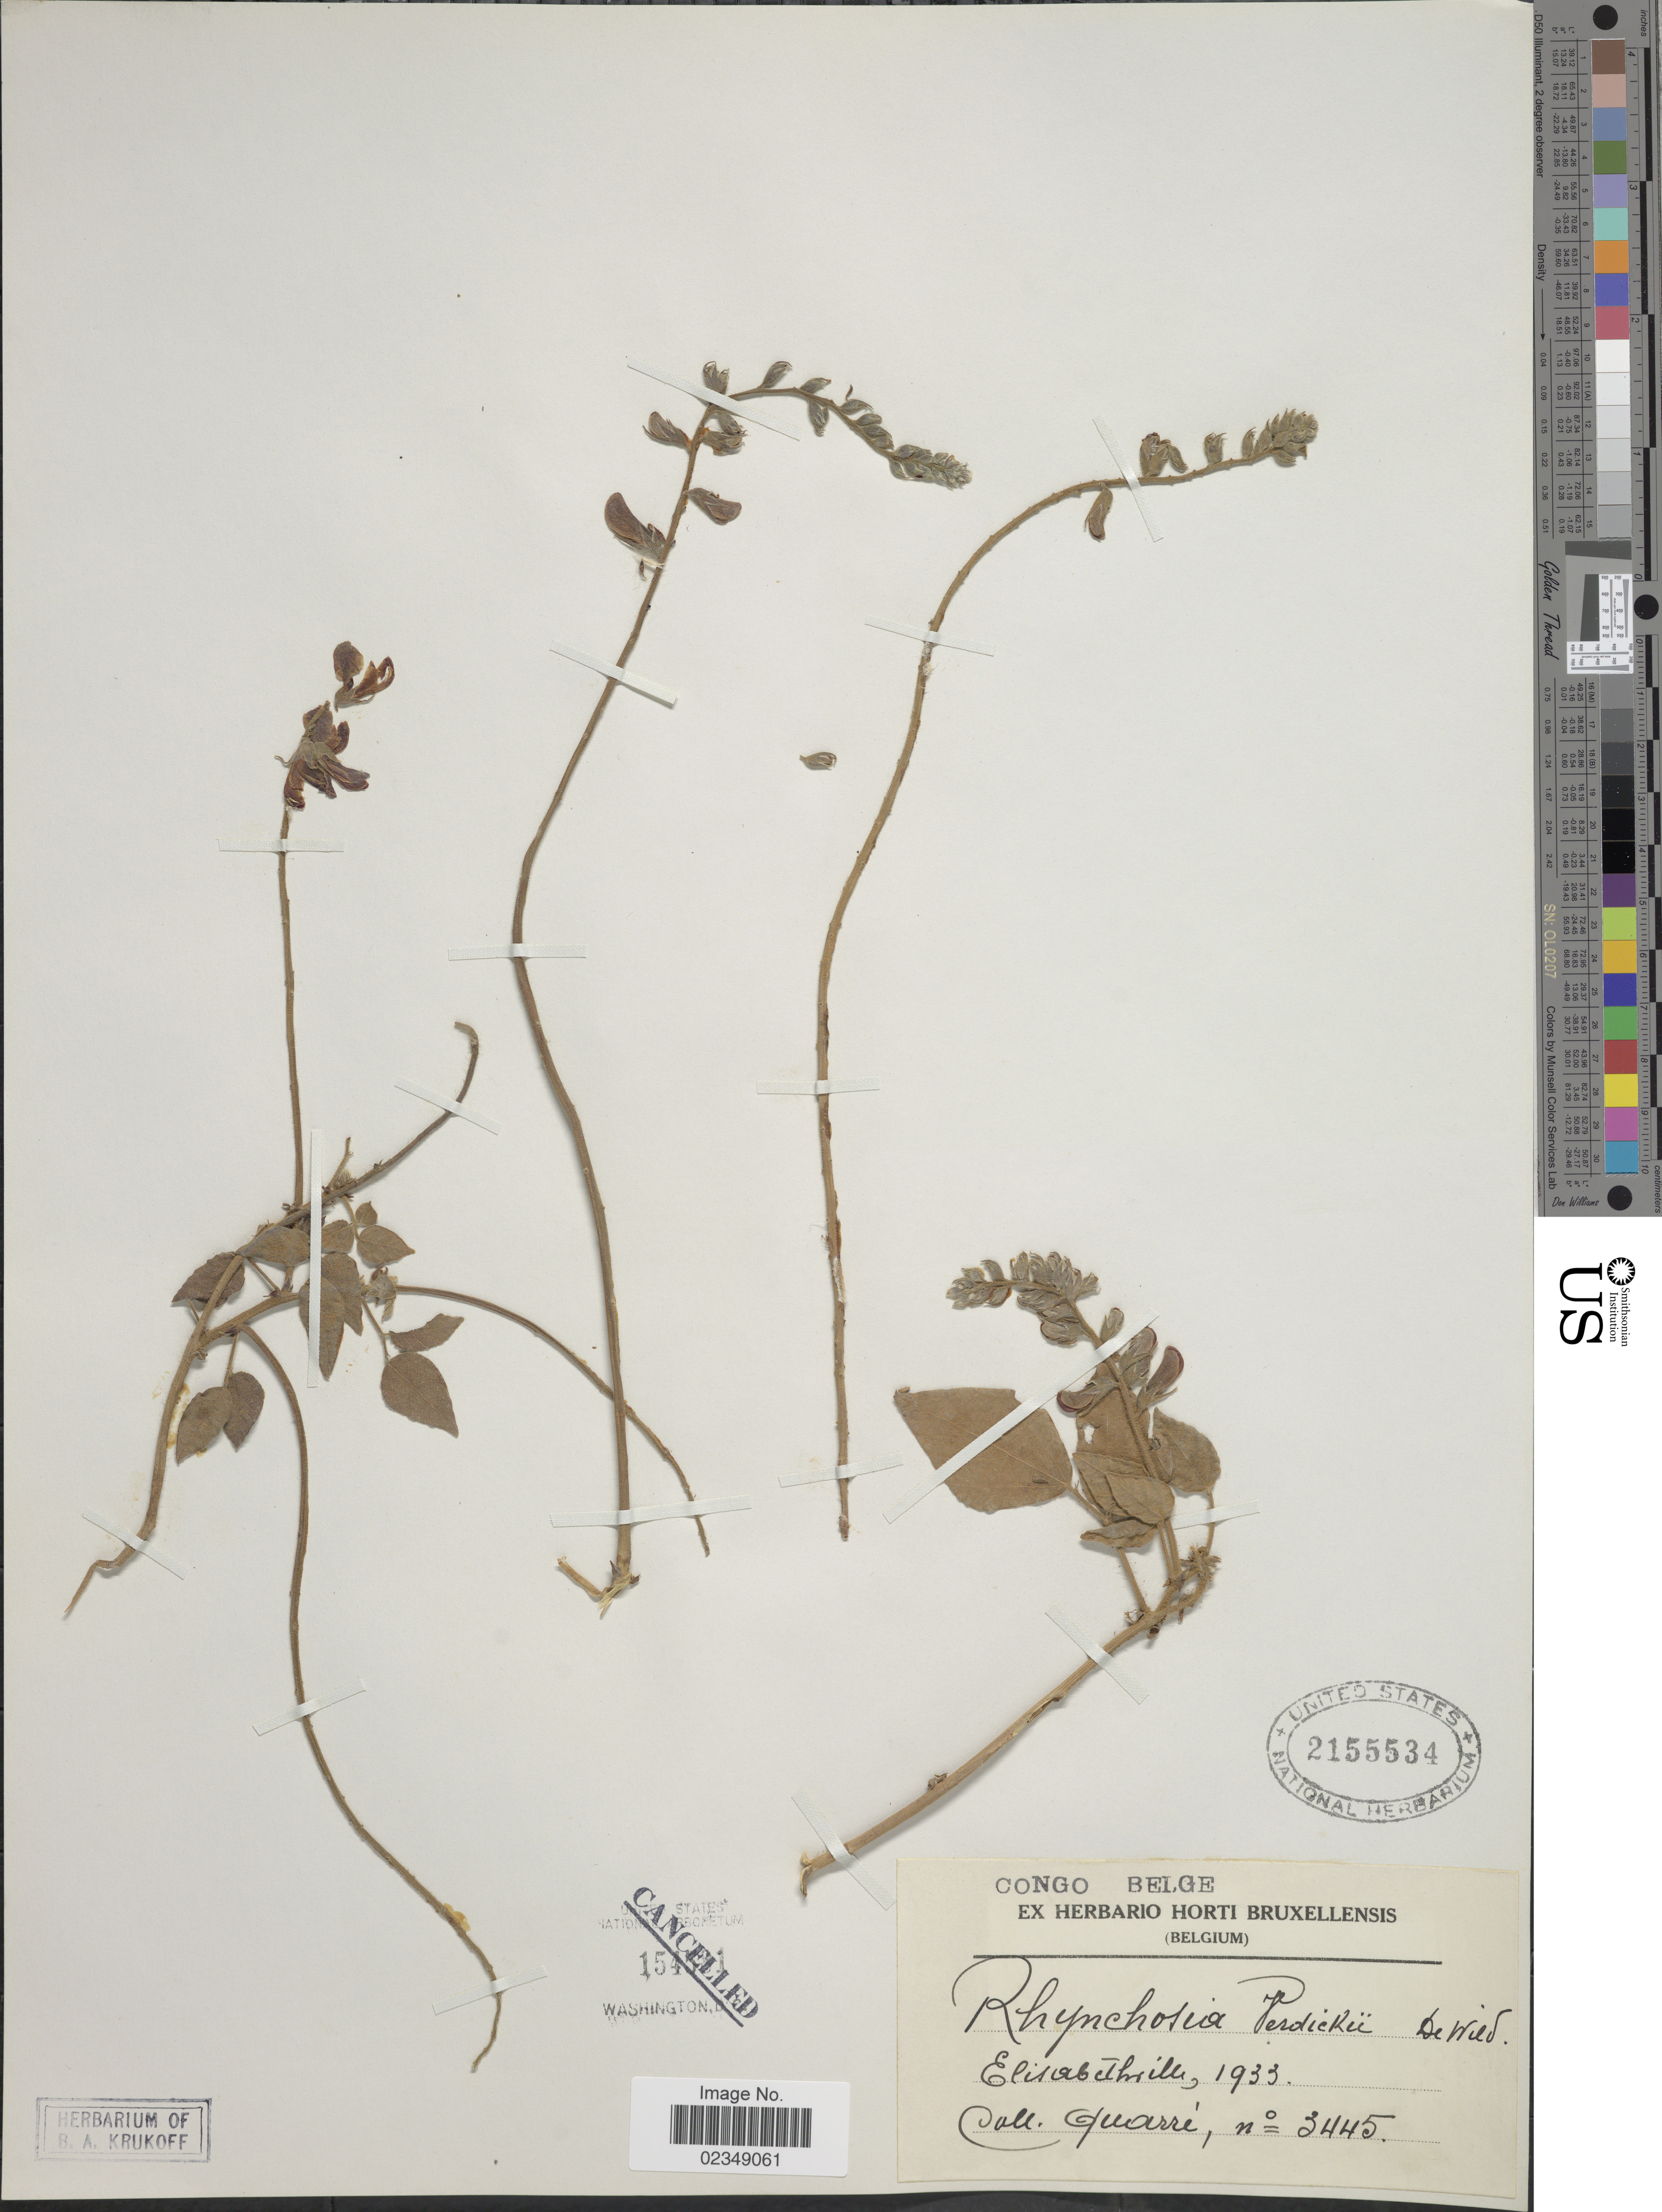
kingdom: Plantae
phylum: Tracheophyta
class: Magnoliopsida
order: Fabales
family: Fabaceae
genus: Rhynchosia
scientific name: Rhynchosia verdickii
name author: De Wild.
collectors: -. Quarre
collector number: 3445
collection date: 1933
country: Congo, Democratic Republic of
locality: Congo Belge, Elisabethills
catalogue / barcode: US 2155534